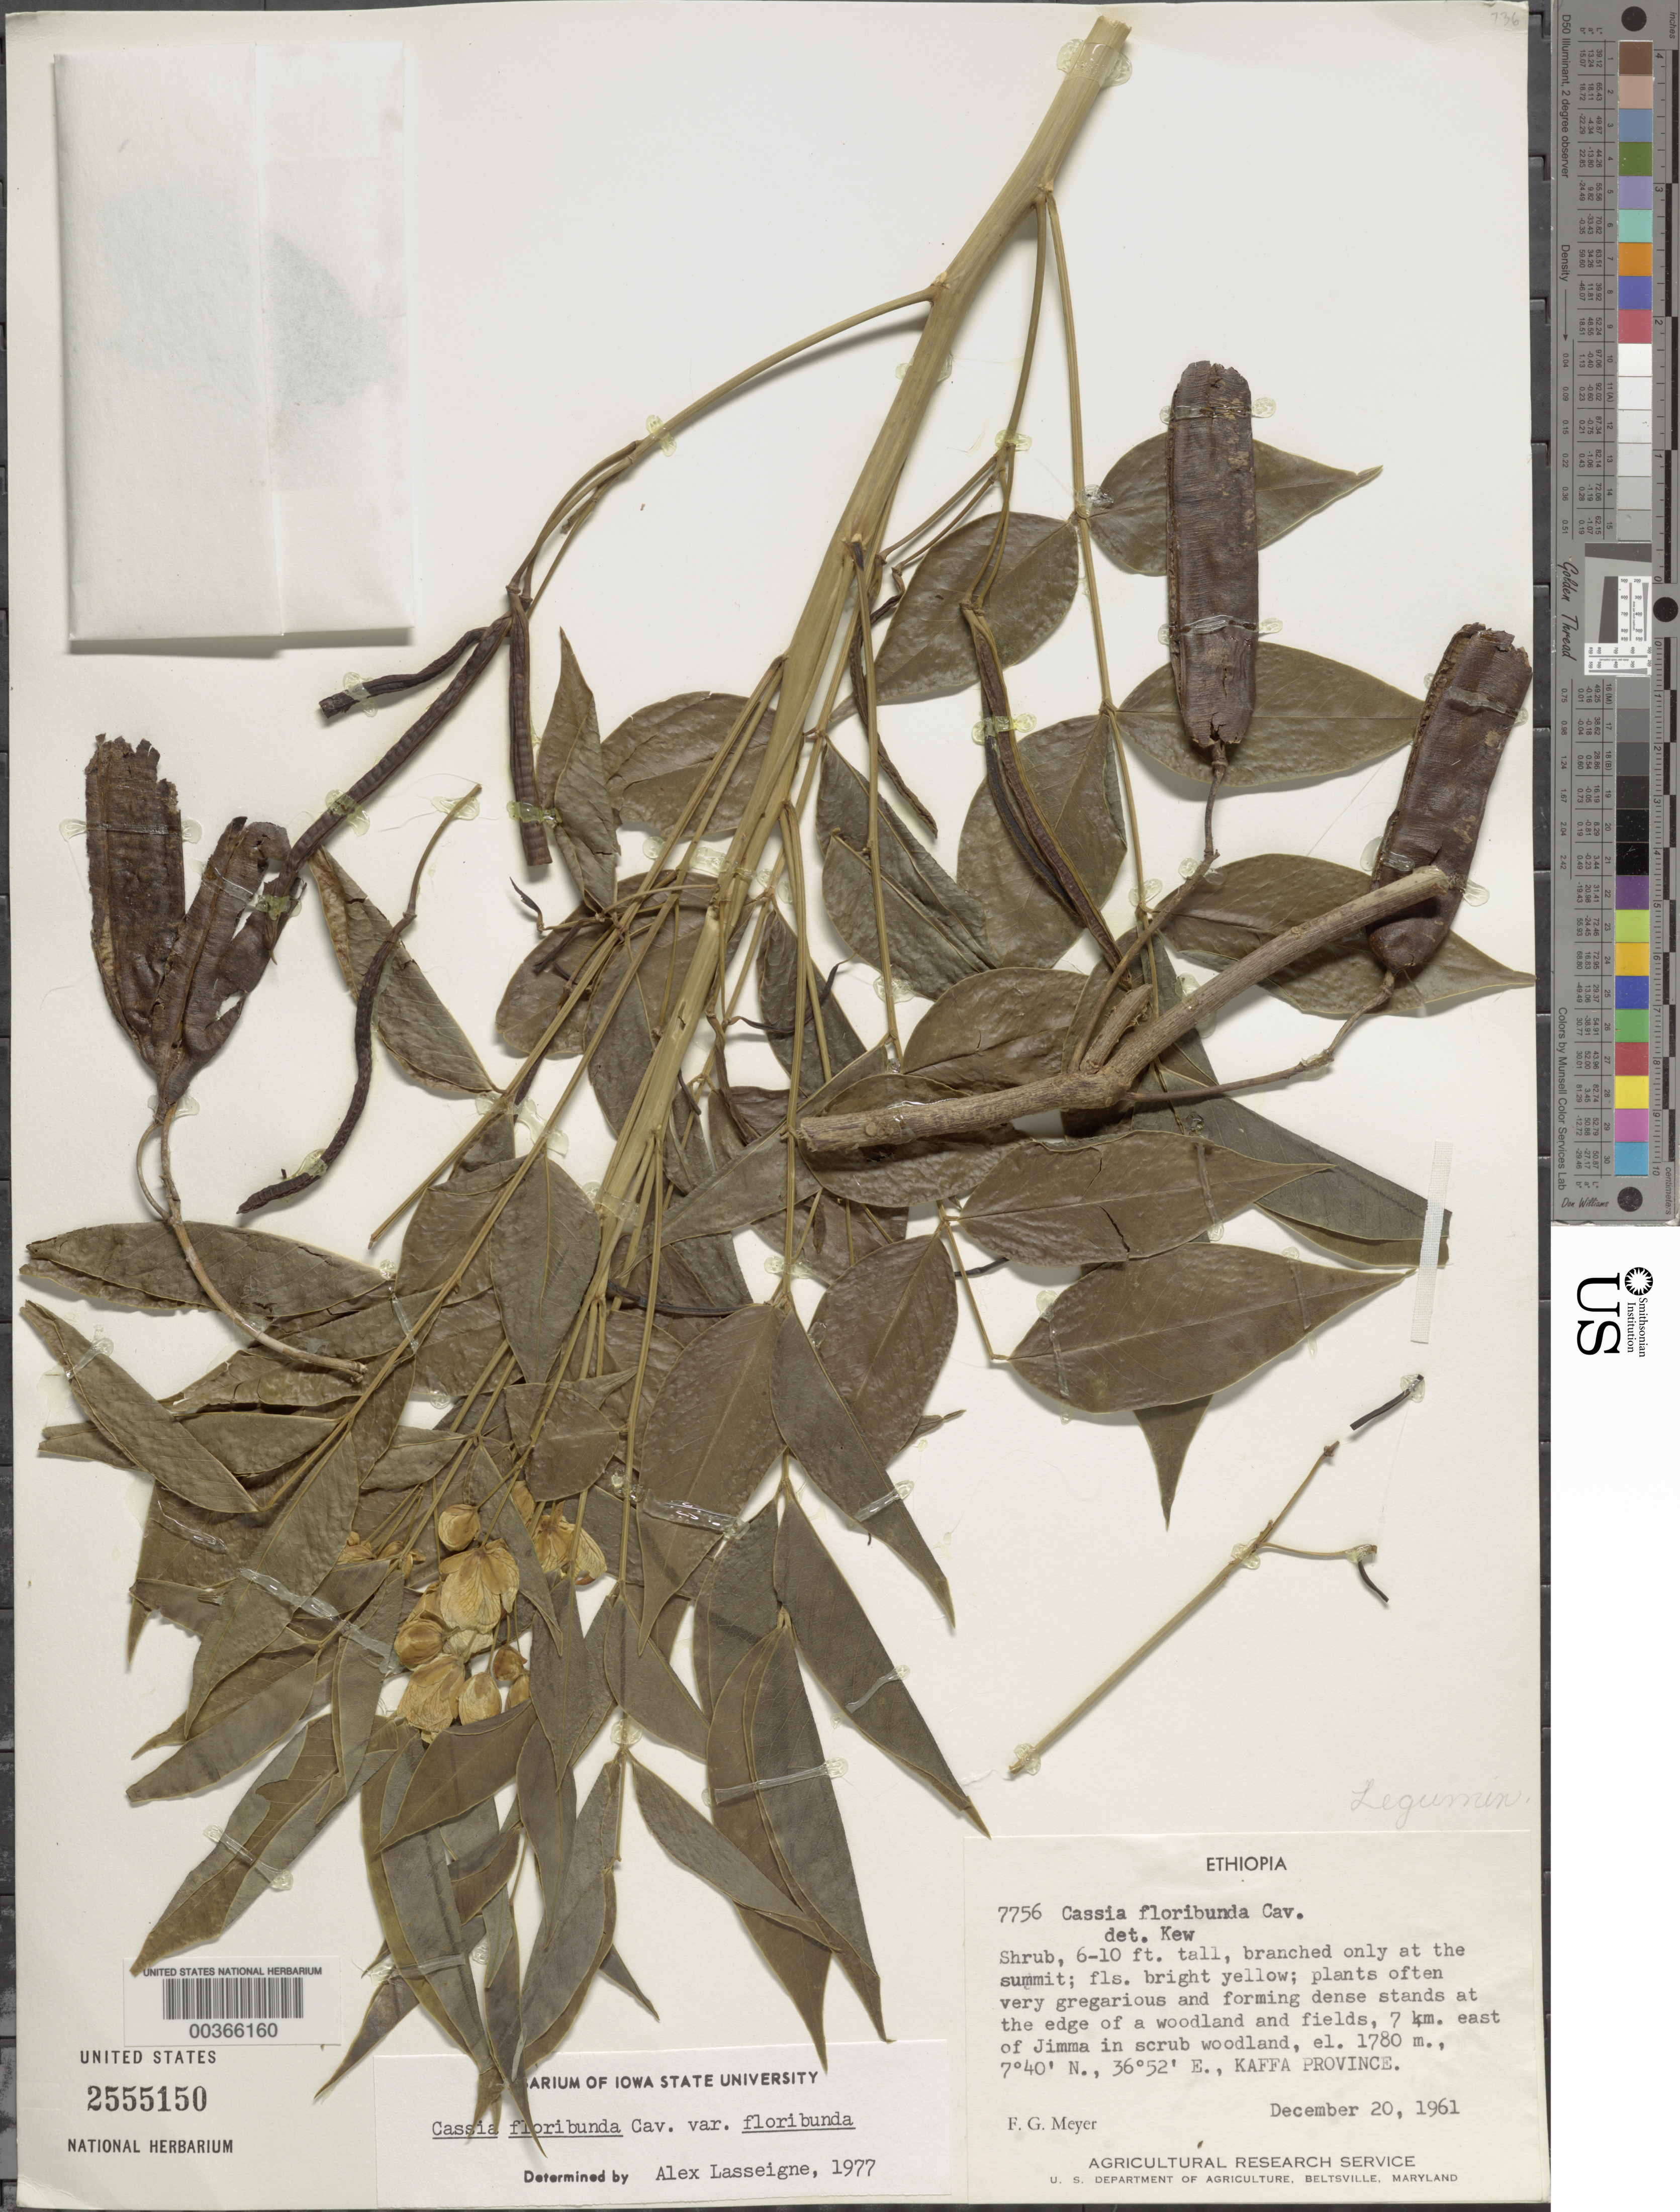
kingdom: Plantae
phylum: Tracheophyta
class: Magnoliopsida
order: Fabales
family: Fabaceae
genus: Senna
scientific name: Senna x floribunda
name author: (Cav.) H.S. Irwin & Barneby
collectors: F. G. Meyer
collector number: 7756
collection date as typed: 20 Dec 1961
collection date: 1961-12-20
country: Ethiopia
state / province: South West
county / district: Keffa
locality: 7 km e of jimma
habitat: Edge of a woodland and fields; in scrub woodland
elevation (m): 1780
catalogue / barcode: US 2555150